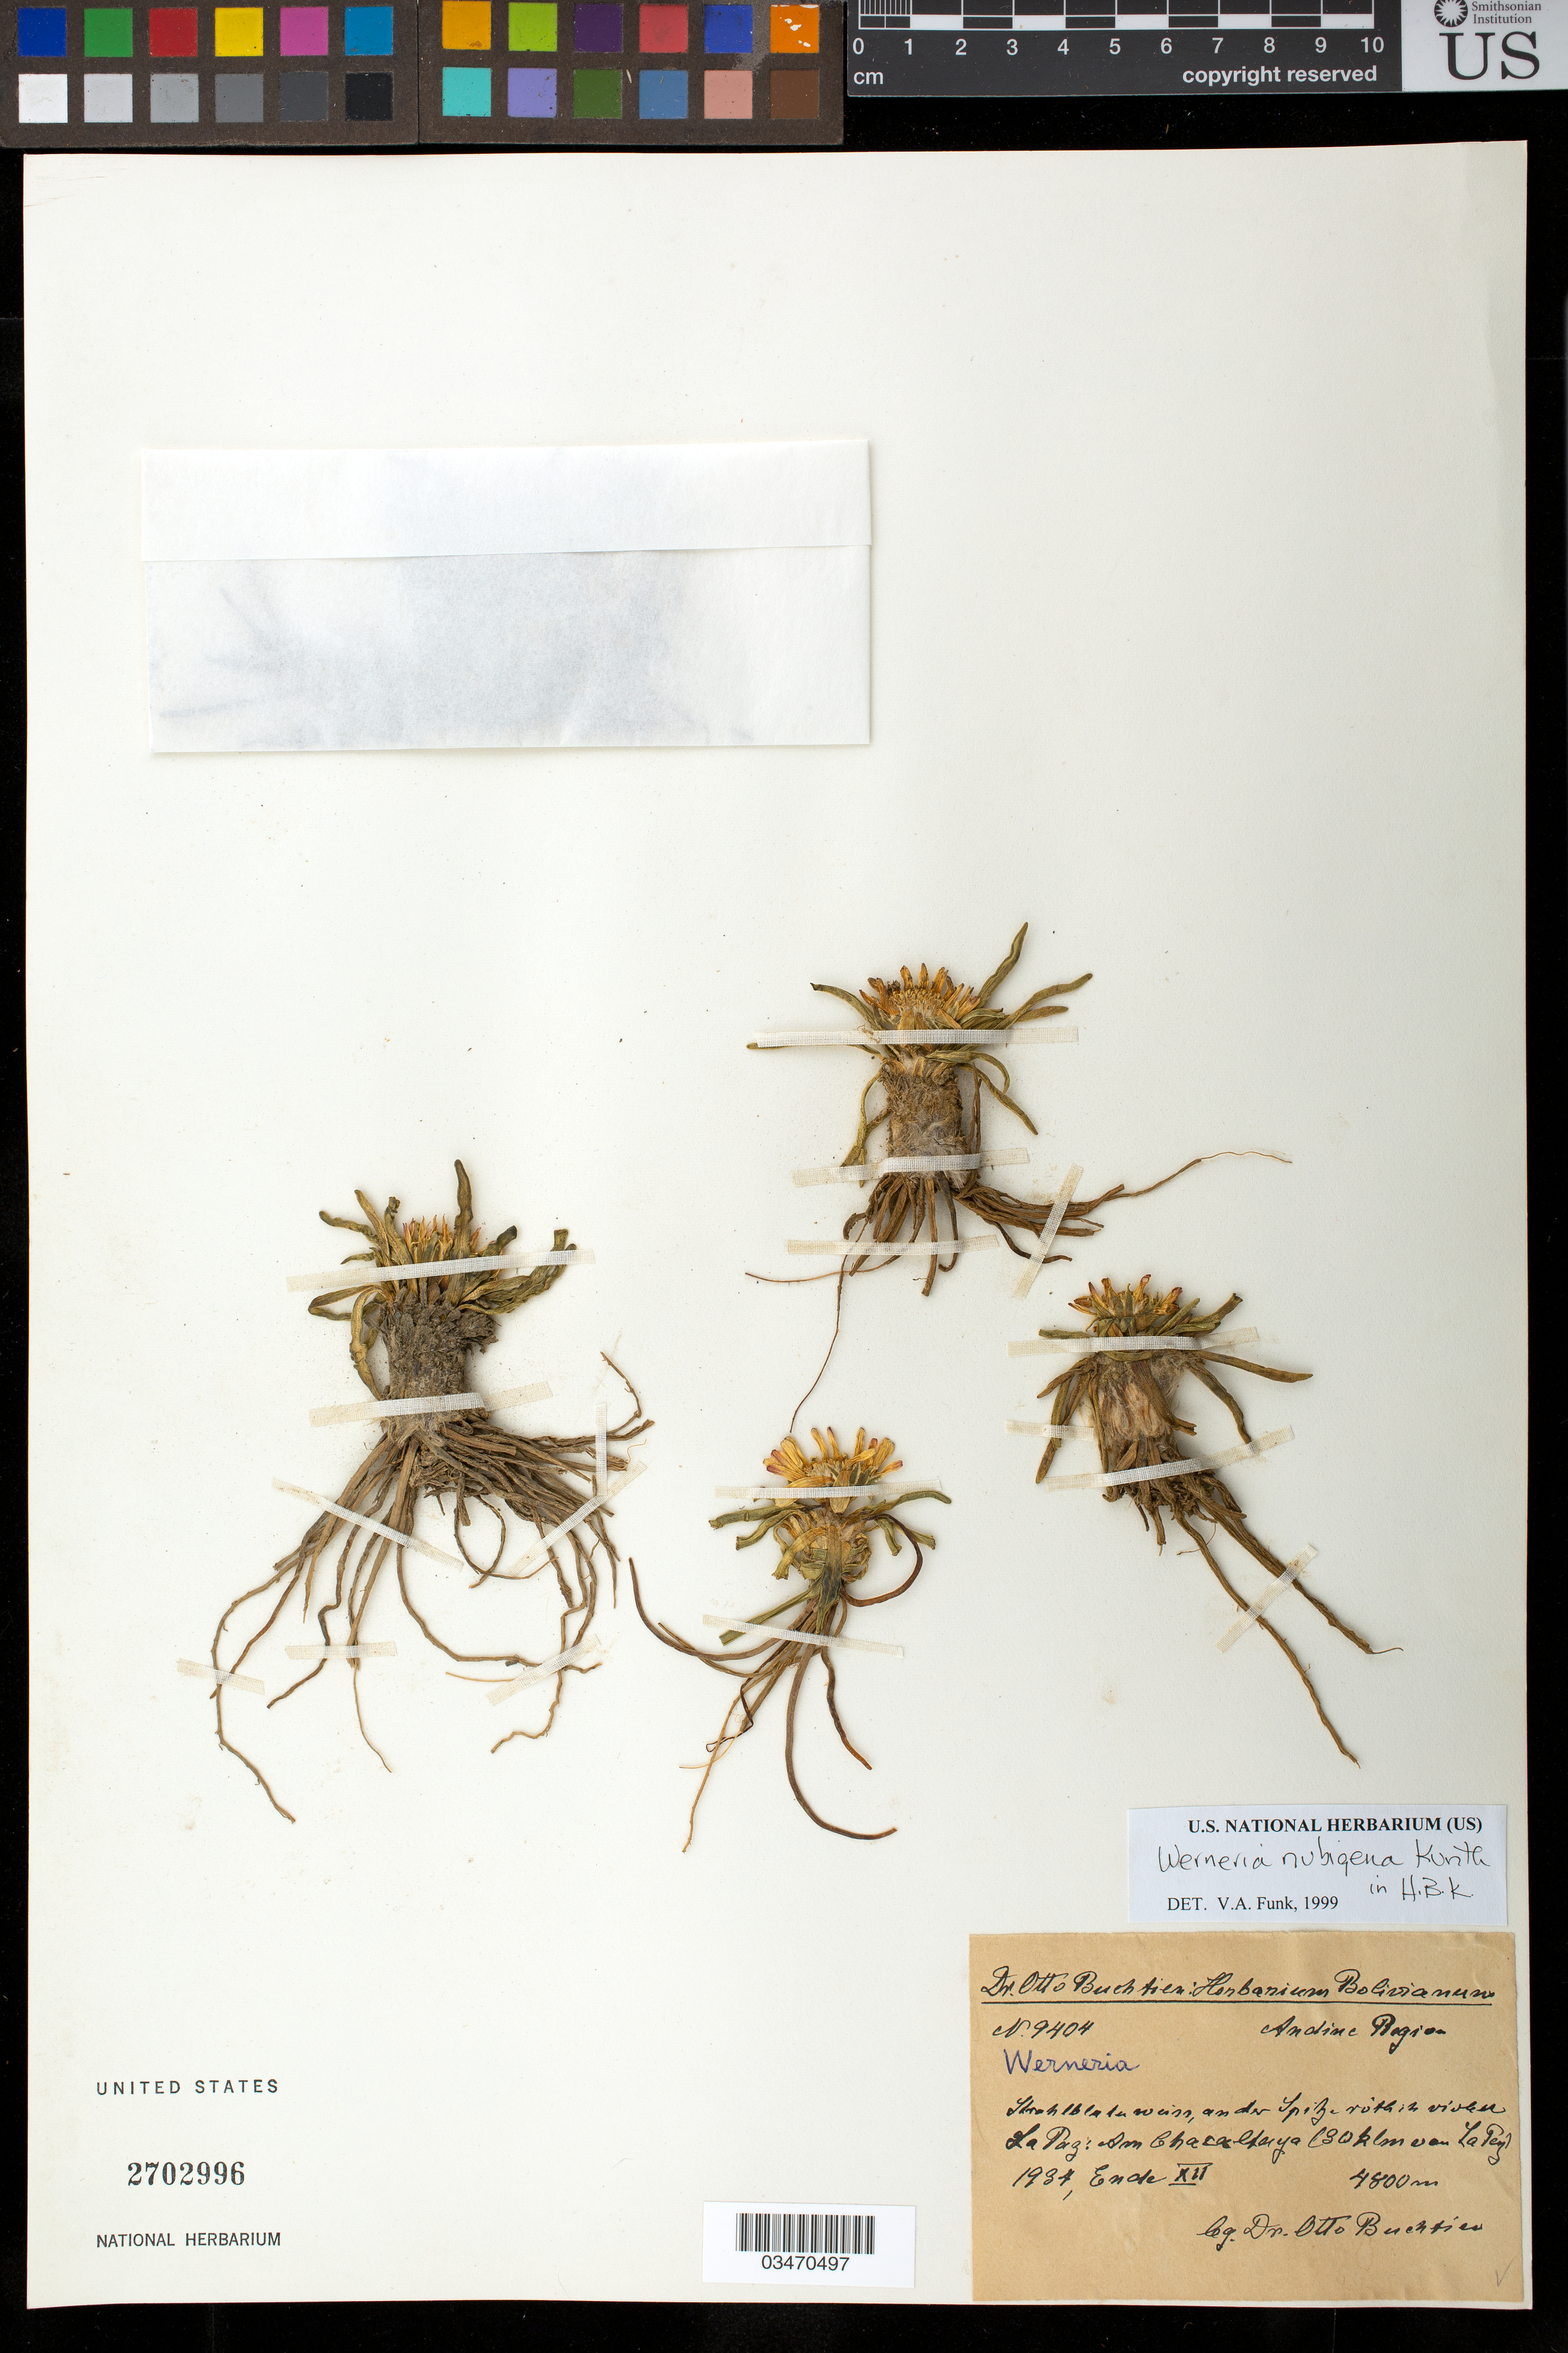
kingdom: Plantae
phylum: Tracheophyta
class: Magnoliopsida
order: Asterales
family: Asteraceae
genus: Werneria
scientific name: Werneria nubigena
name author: Kunth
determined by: Funk, Vicki A., (BOT), Smithsonian Institution - National Museum of Natural History (UNITED STATES)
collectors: O. Buchtien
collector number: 9404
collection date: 1934-12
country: Bolivia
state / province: La Paz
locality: Chacaltaya? [2 towns in state, 15 44S, 67 37W, and 16 26S, 68 09W]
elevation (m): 4800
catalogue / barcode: US 2702996